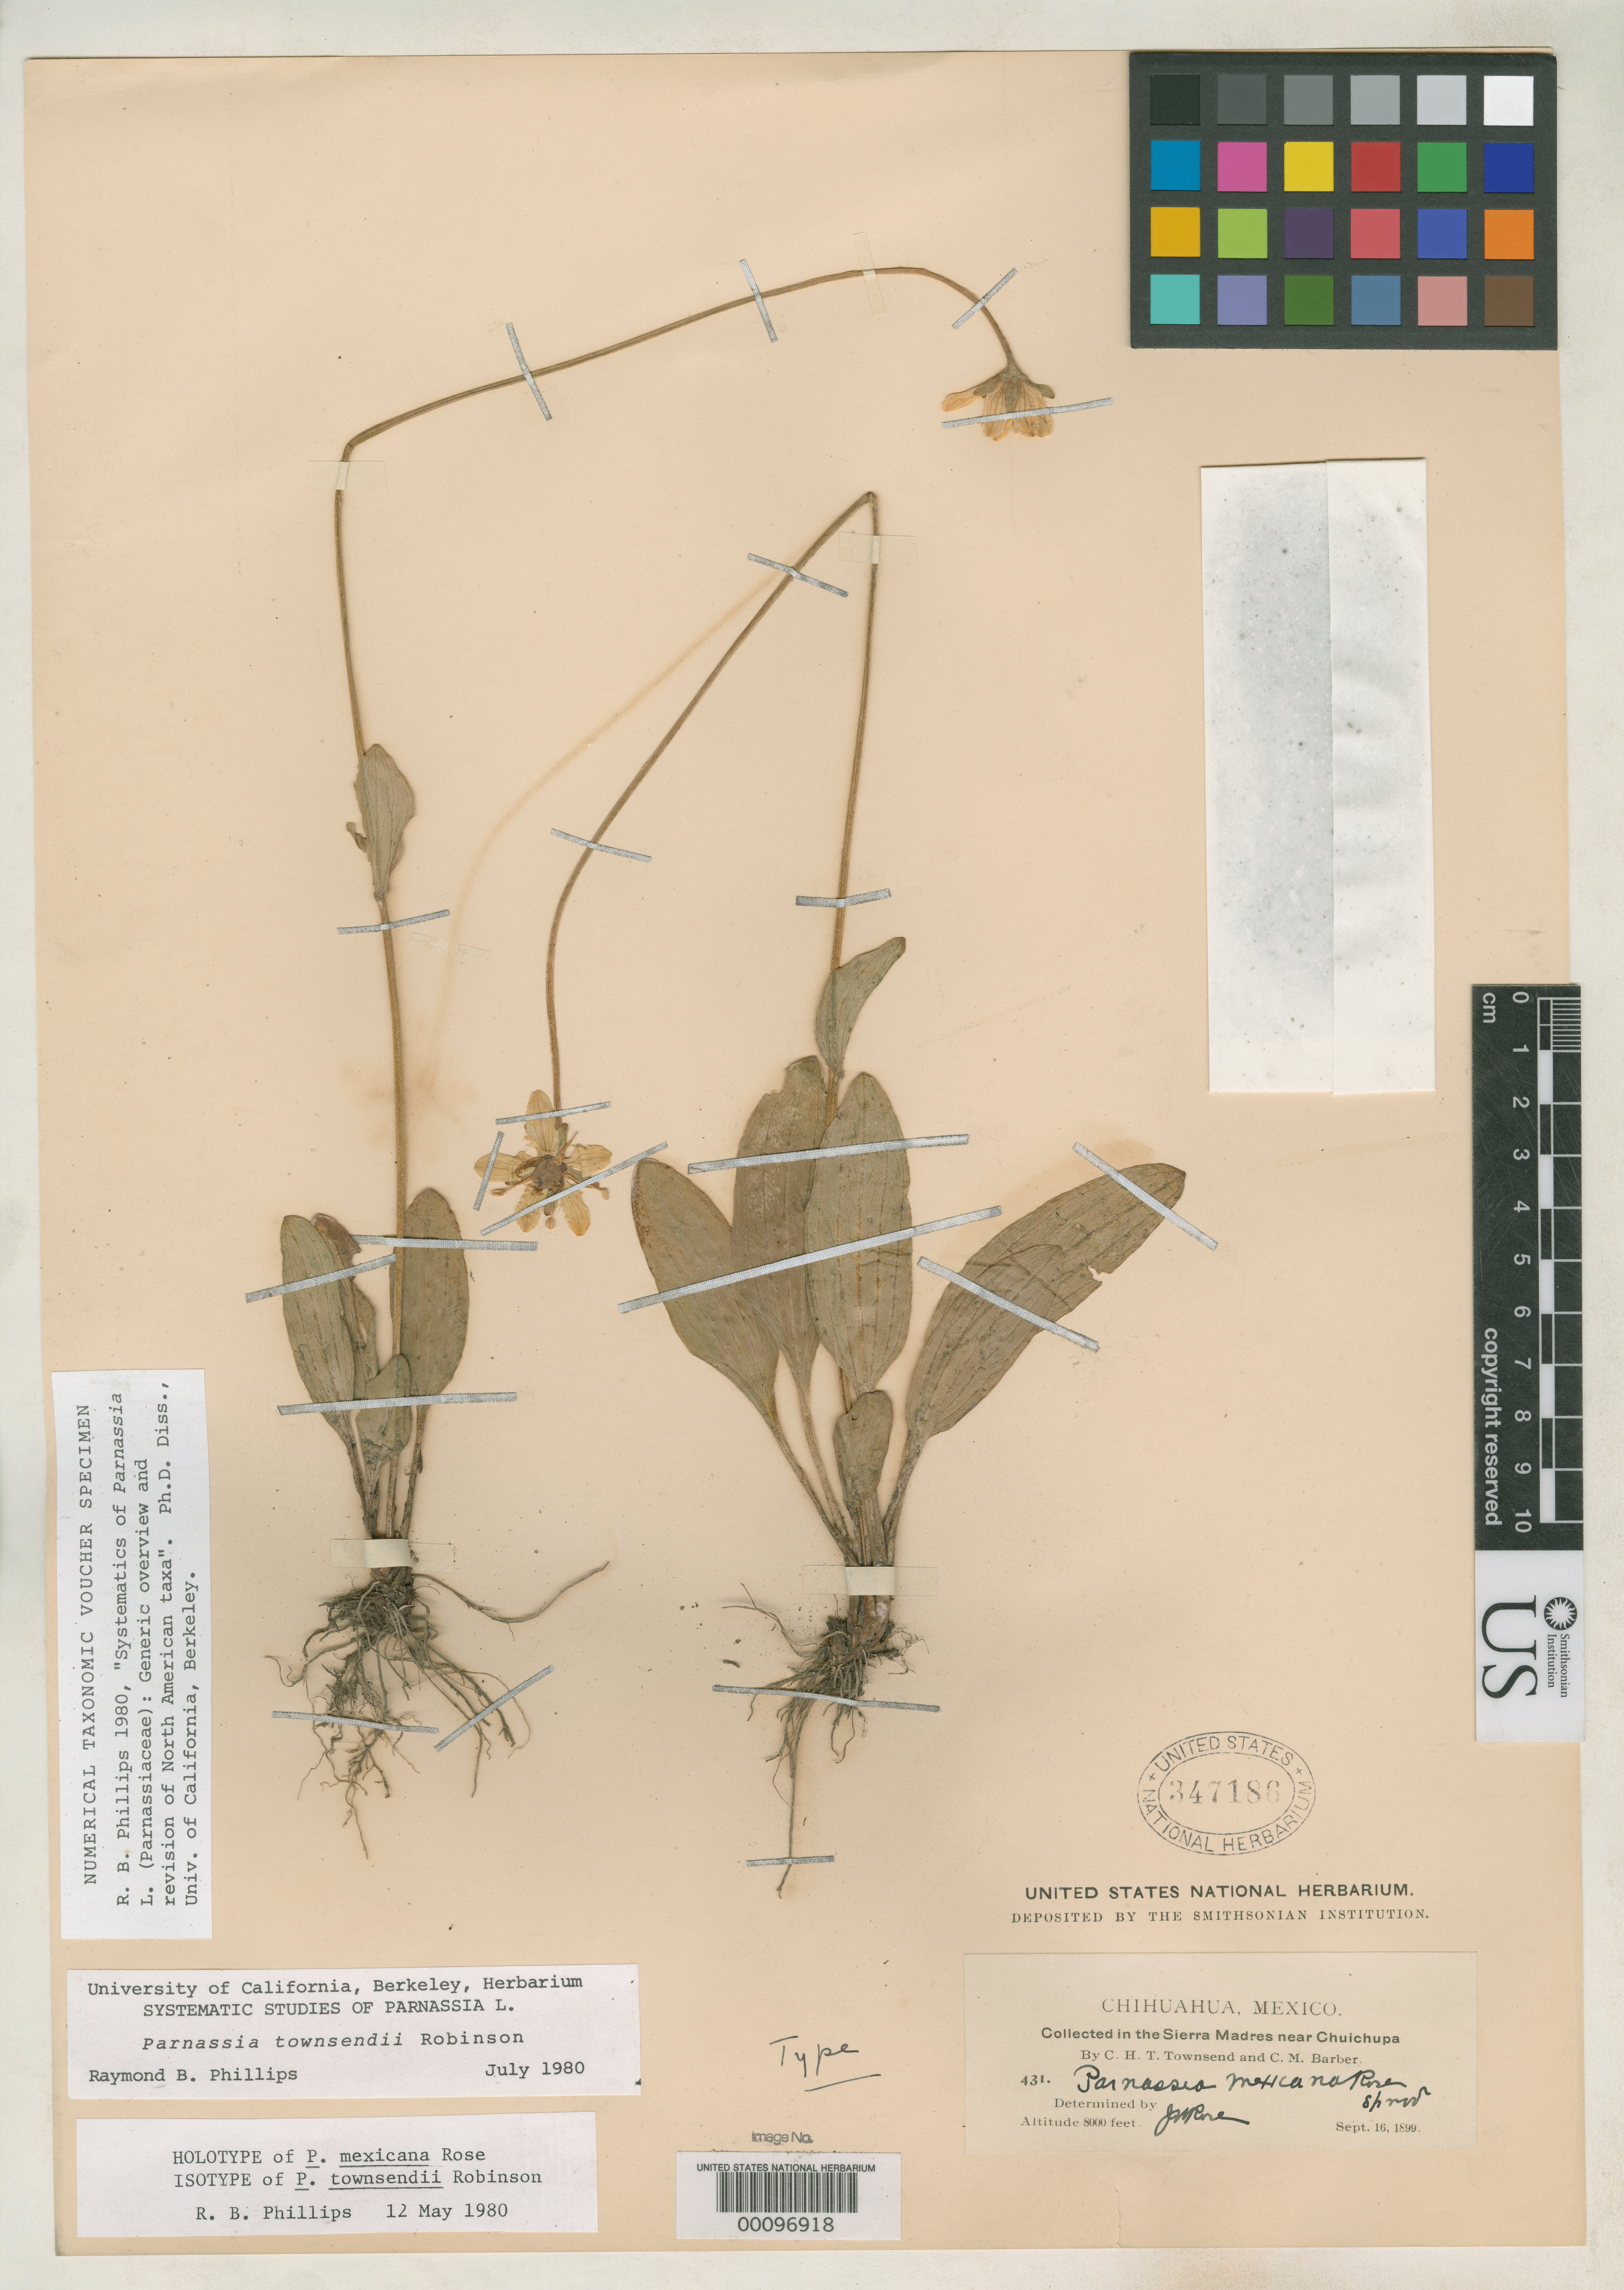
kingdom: Plantae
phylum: Tracheophyta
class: Magnoliopsida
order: Celastrales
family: Parnassiaceae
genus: Parnassia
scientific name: Parnassia townsendii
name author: B.L. Rob.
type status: Isotype; Holotype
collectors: C. H. T. Townsend & C. Barber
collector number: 431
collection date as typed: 16 Sep 1899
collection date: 1899-09-16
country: Mexico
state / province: Chihuahua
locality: Sierra Madre near Chuichupa.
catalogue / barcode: US 347186